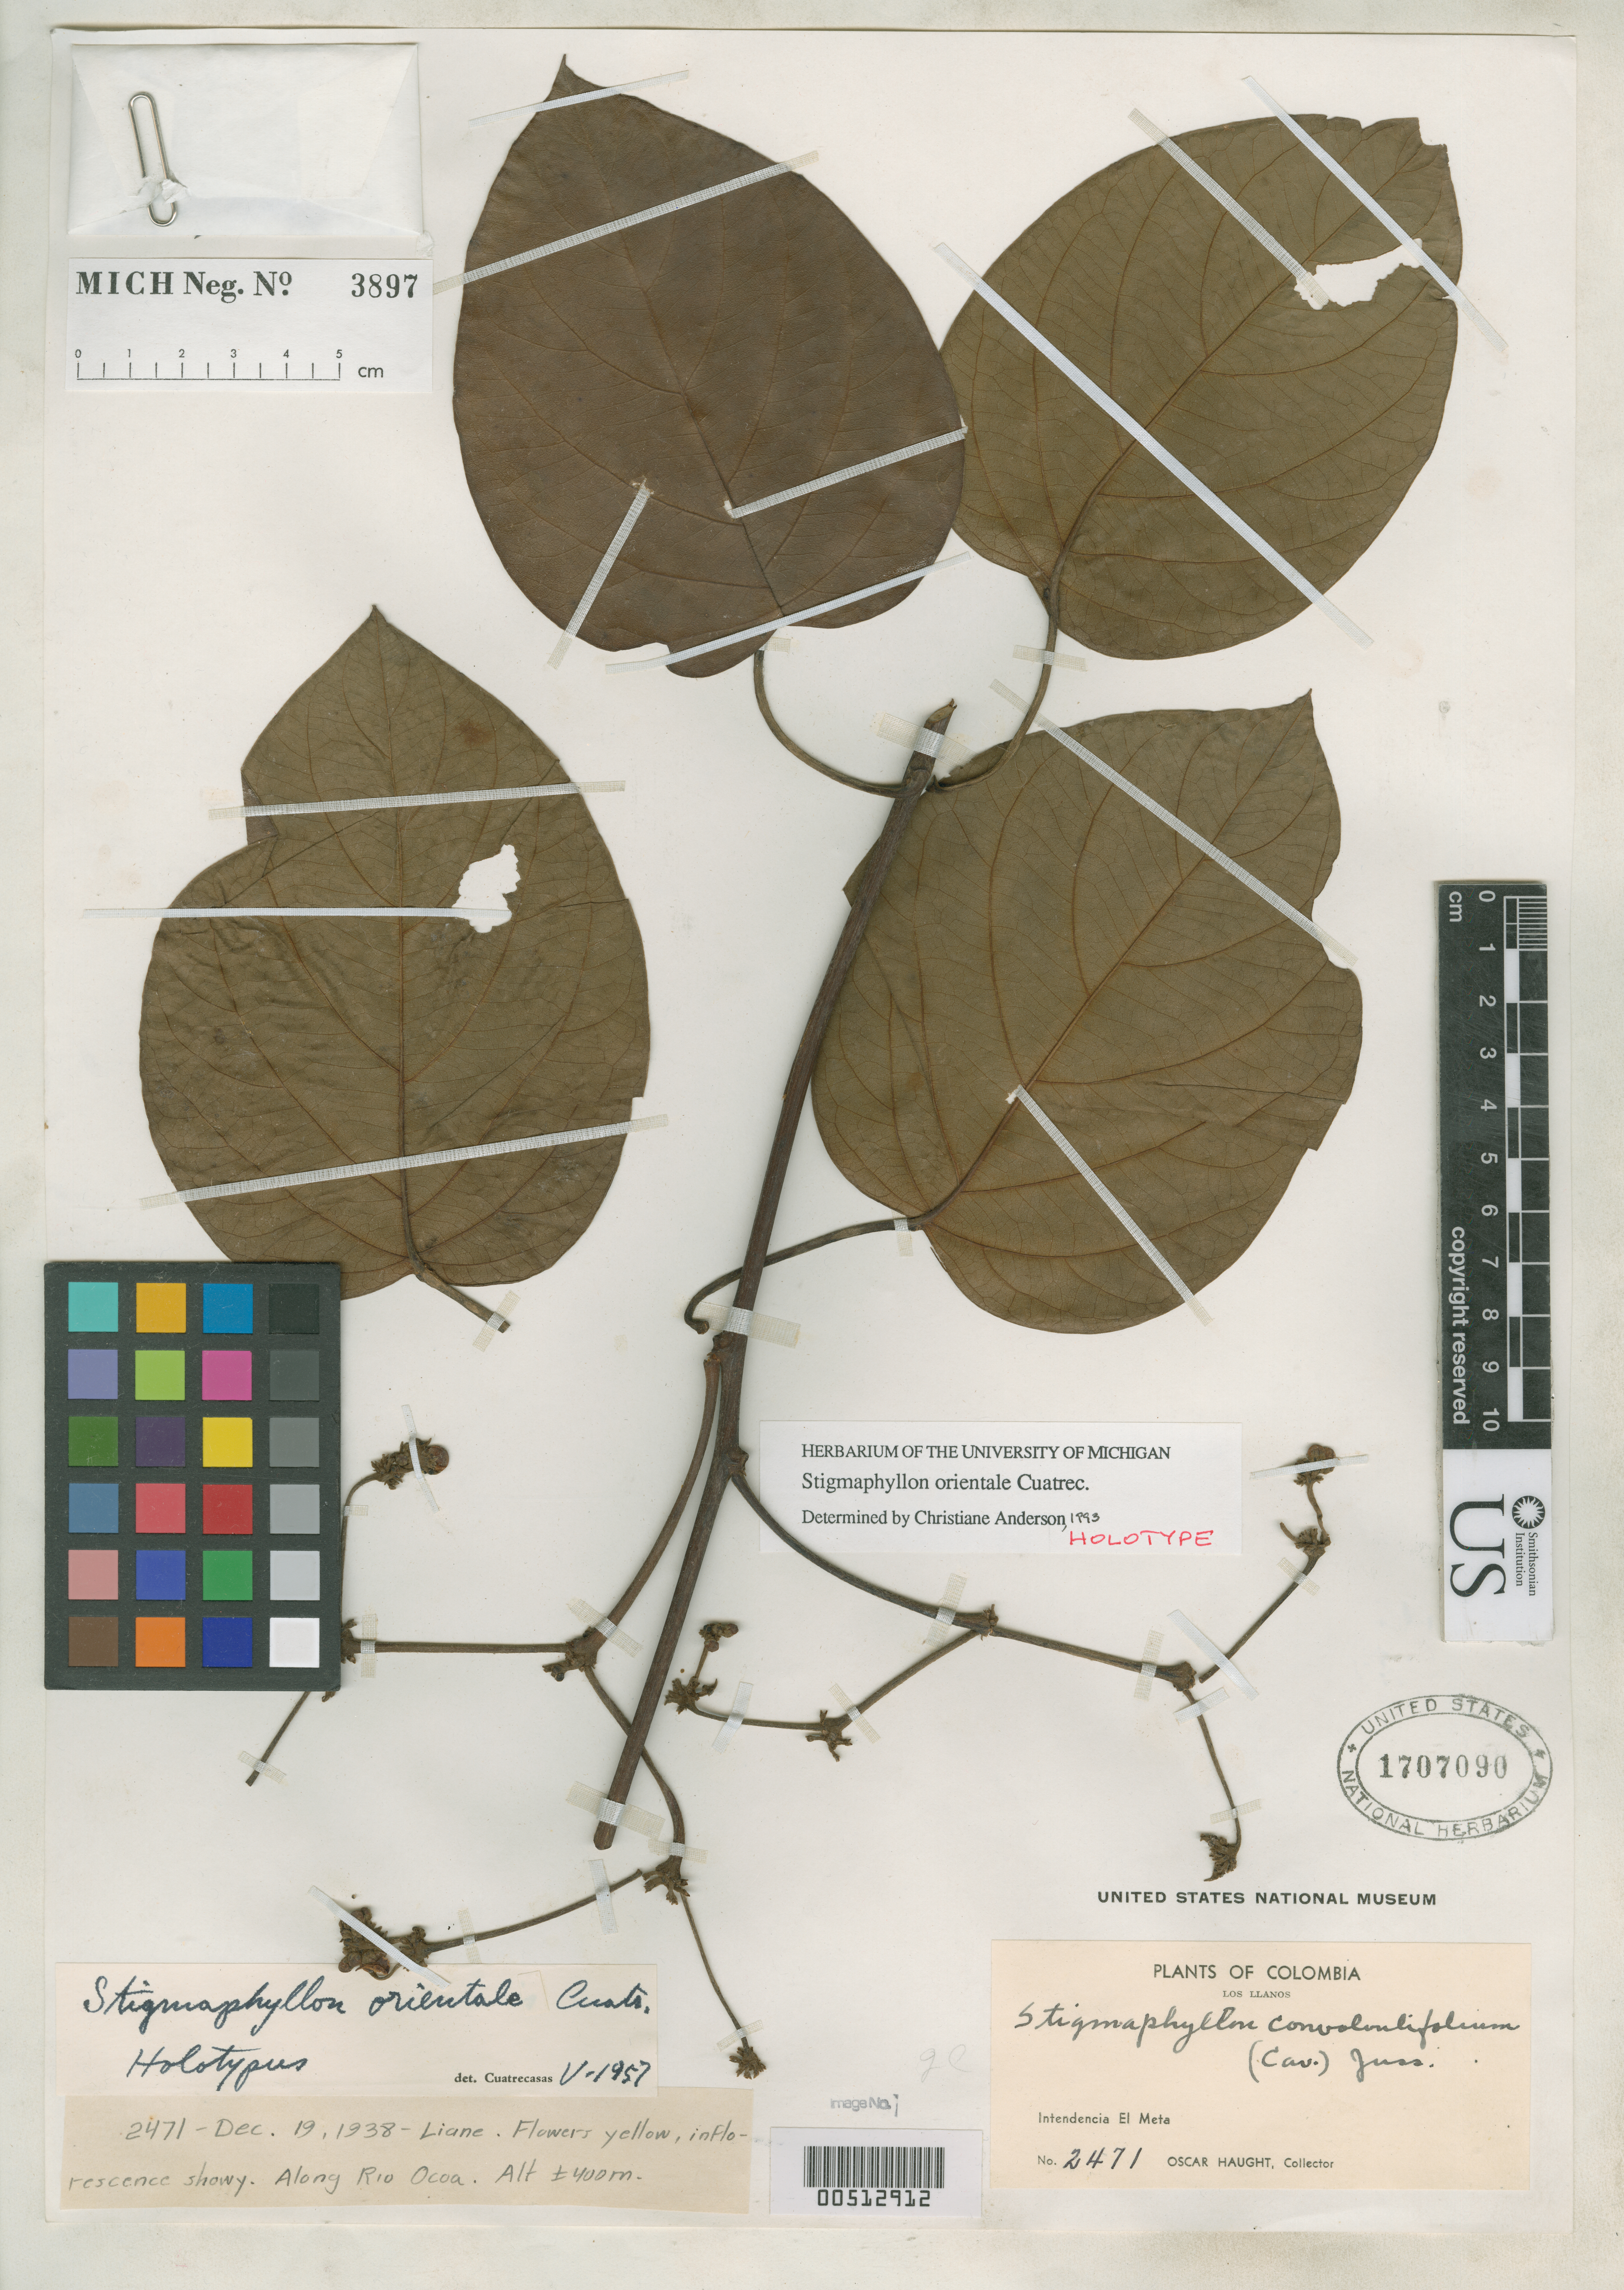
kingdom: Plantae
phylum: Tracheophyta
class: Magnoliopsida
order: Malpighiales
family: Malpighiaceae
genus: Stigmaphyllon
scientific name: Stigmaphyllon orientale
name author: Cuatrec.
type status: Holotype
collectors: O. L. Haught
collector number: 2471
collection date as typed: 19 Dec 1938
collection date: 1938-12-19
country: Colombia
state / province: Meta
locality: Along Rio Ocoa.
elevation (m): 400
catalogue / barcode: US 1707090